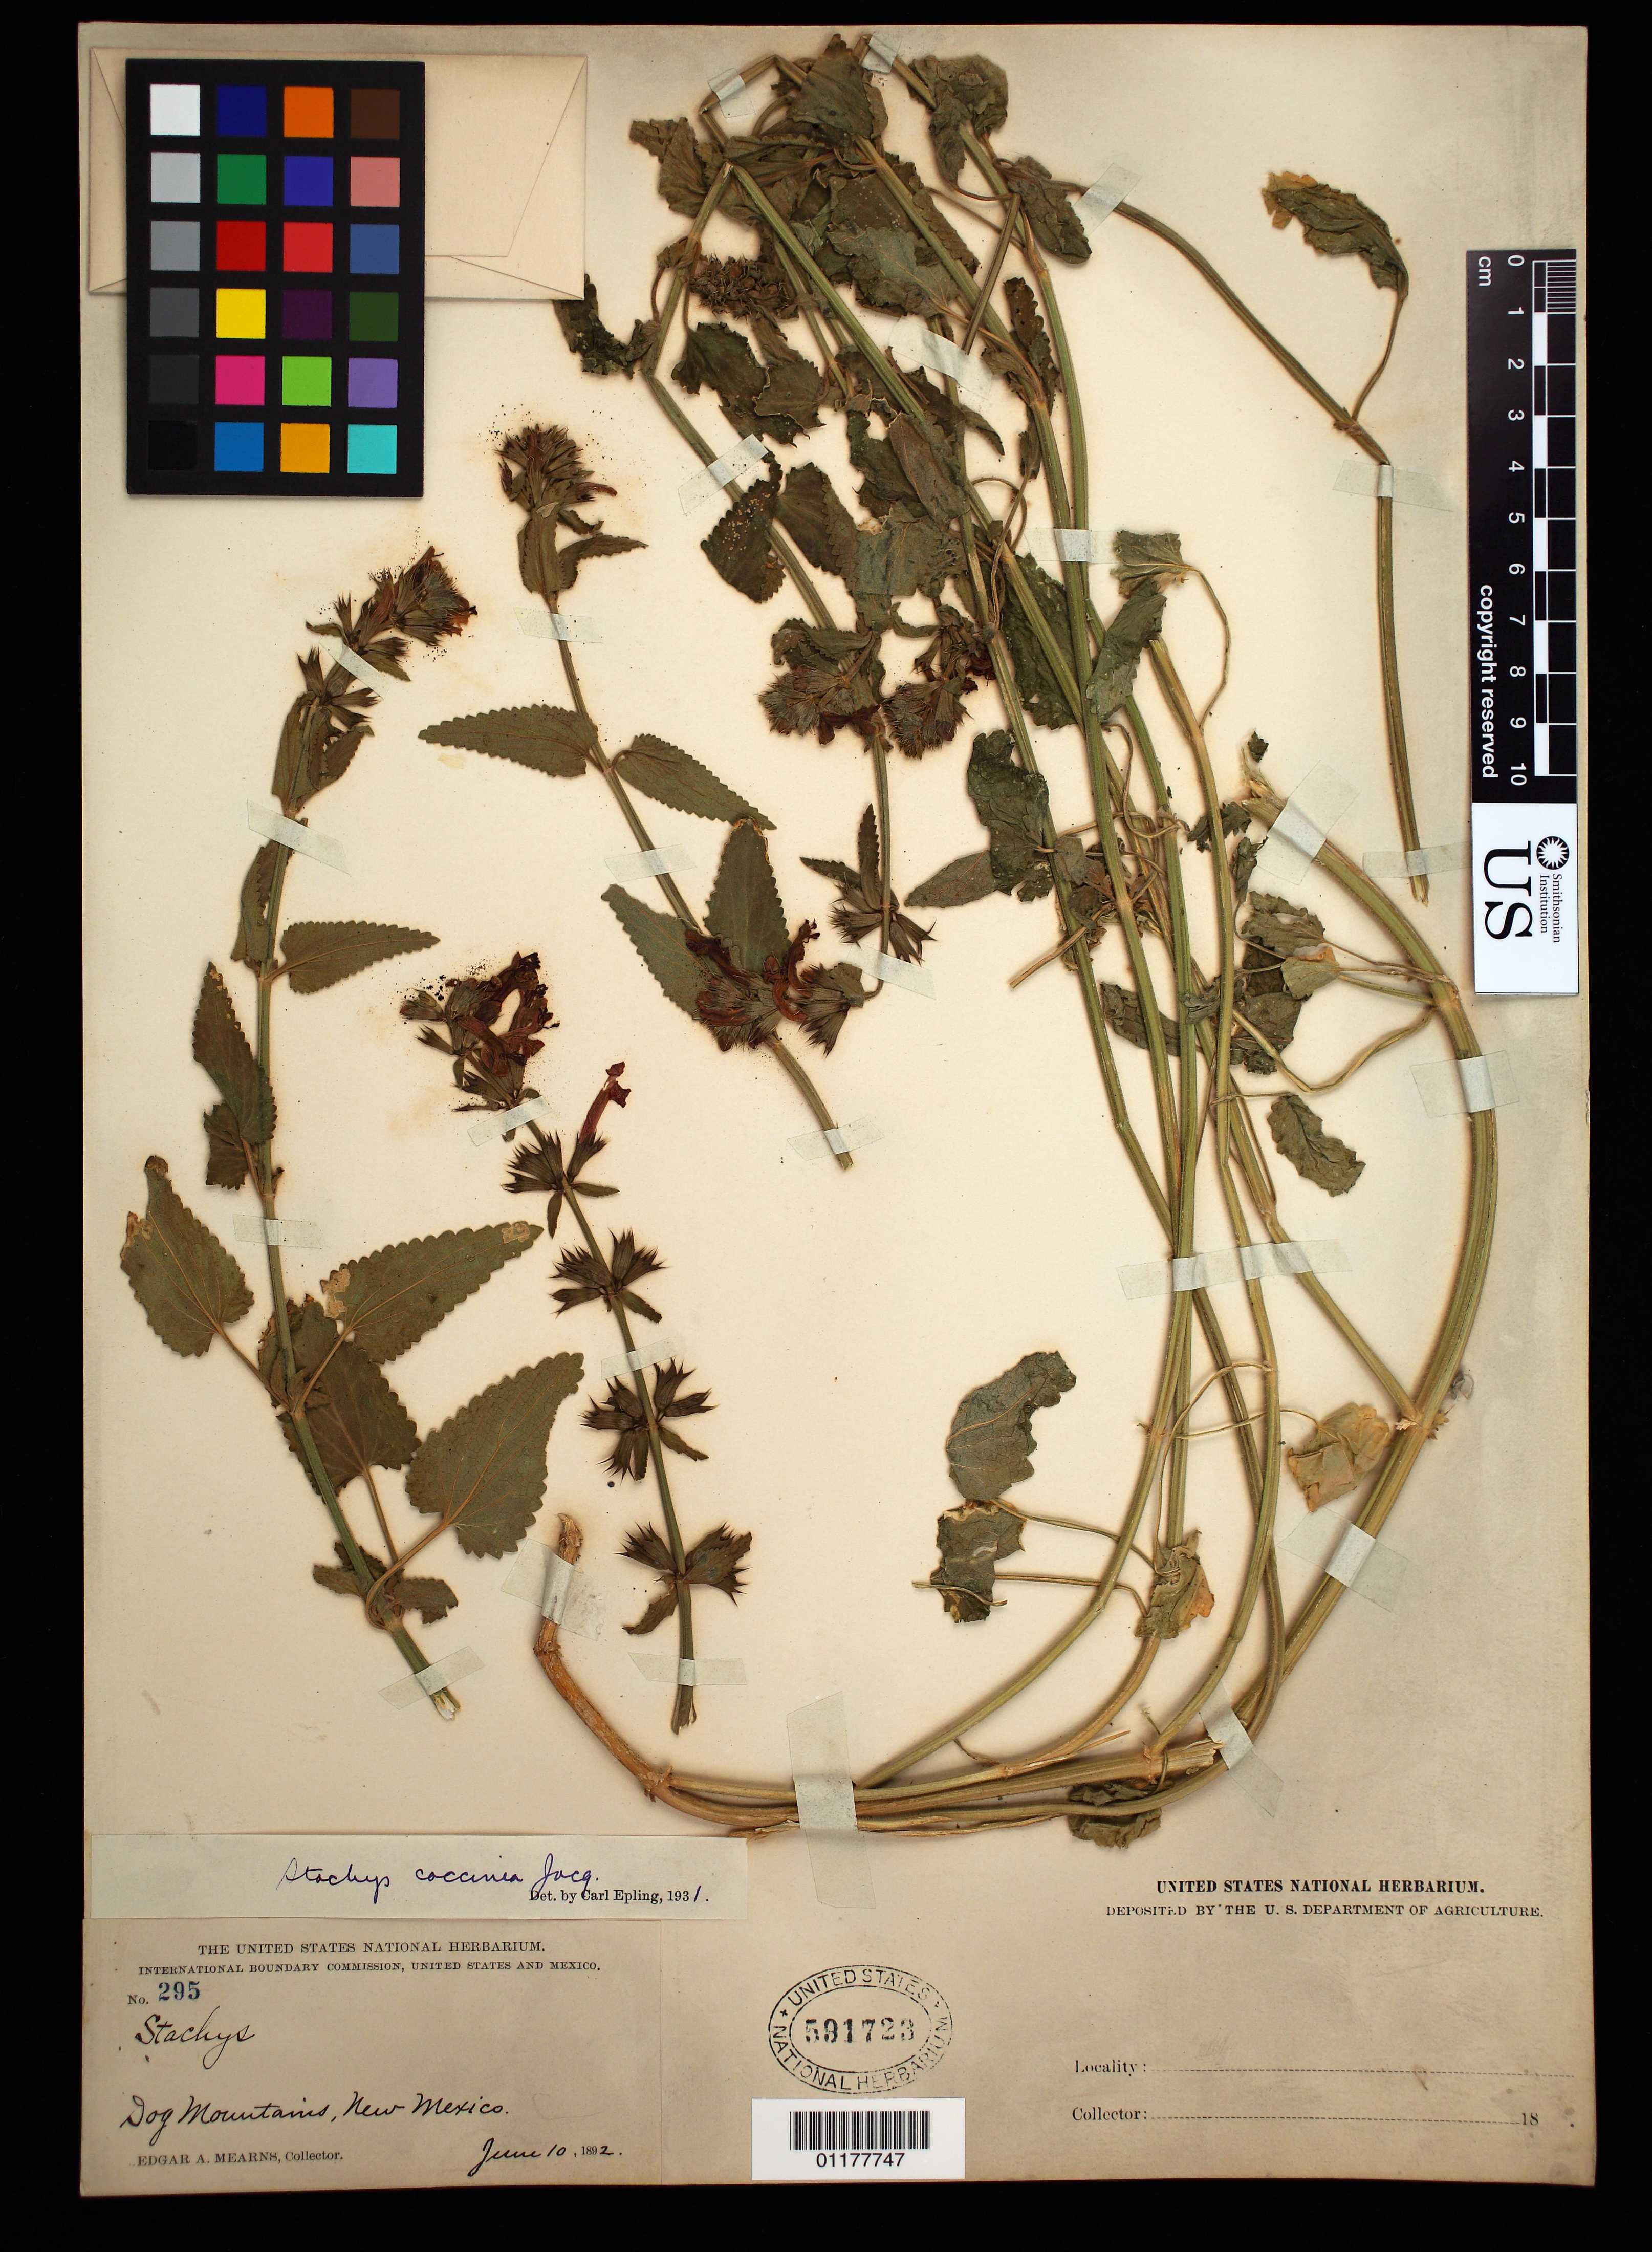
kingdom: Plantae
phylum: Tracheophyta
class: Magnoliopsida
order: Lamiales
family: Lamiaceae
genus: Stachys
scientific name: Stachys coccinea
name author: Ortega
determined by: Epling, C. C.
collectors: E. A. Mearns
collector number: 295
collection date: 1892-06-10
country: United States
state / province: New Mexico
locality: Dog Mountains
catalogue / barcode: US 591723